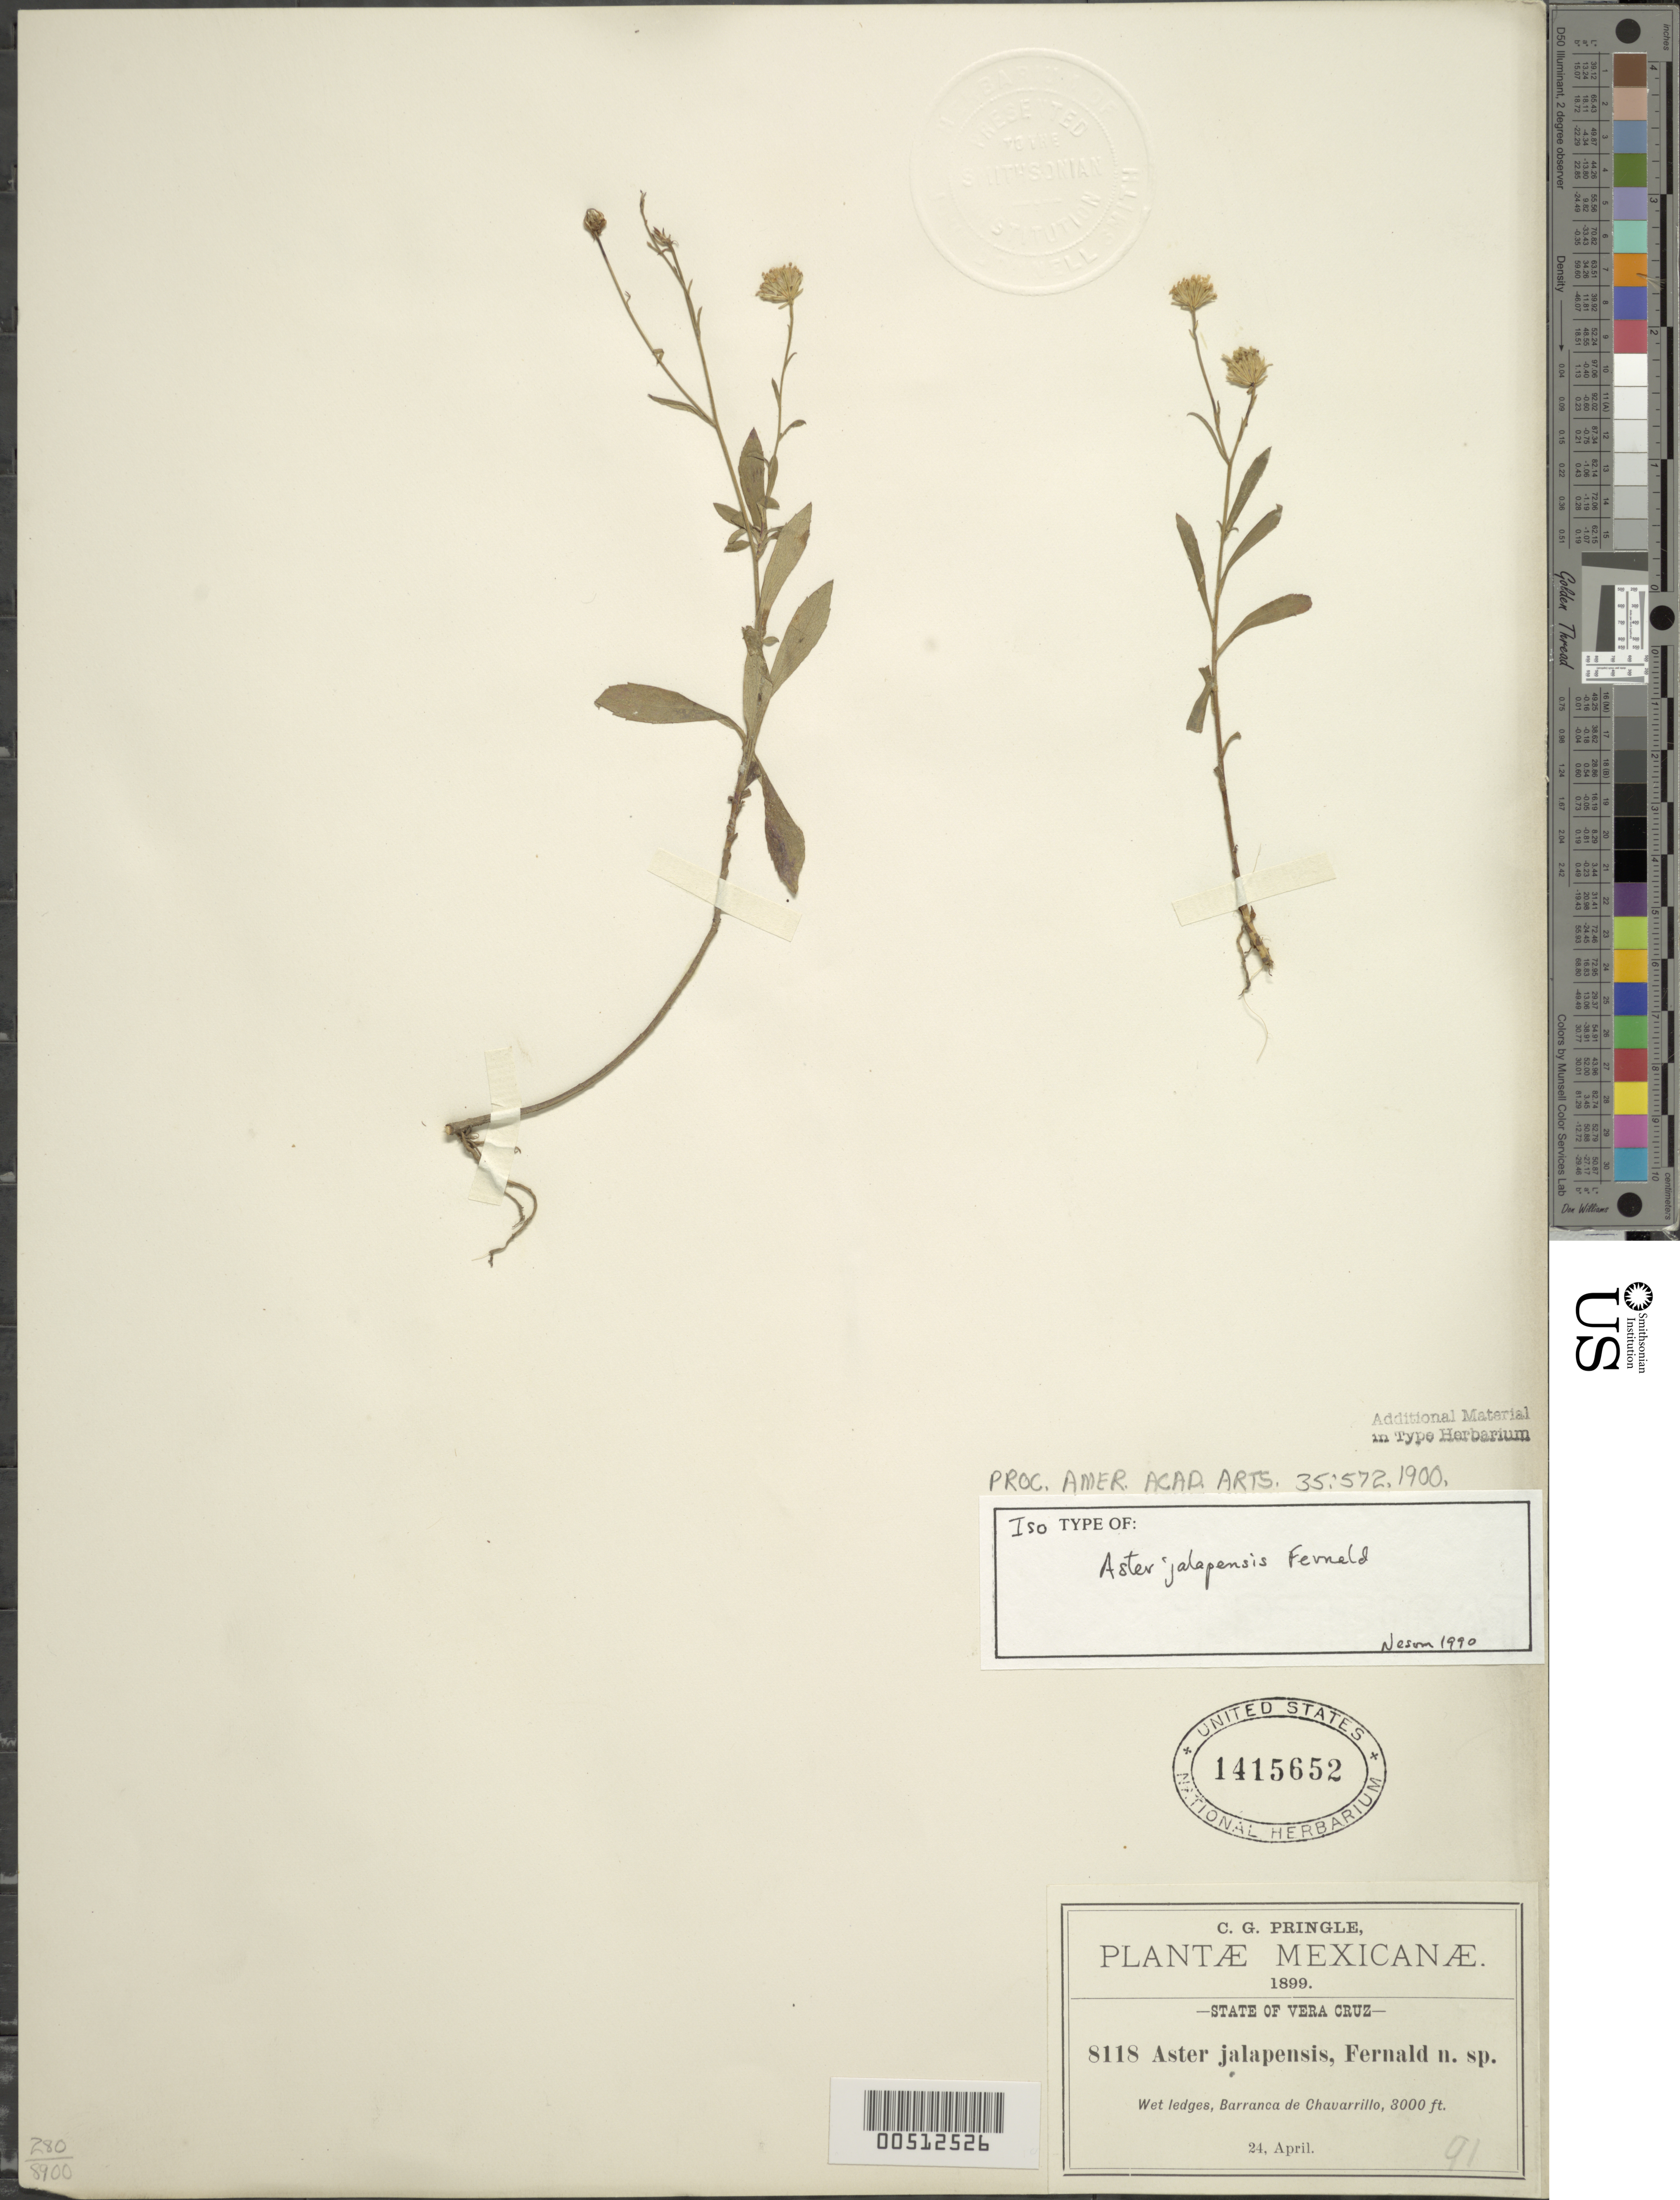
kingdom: Plantae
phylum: Tracheophyta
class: Magnoliopsida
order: Asterales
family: Asteraceae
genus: Symphyotrichum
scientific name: Symphyotrichum bullatum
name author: (Klatt) G.L. Nesom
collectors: C. G. Pringle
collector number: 8118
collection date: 1899-04-24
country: Mexico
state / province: Veracruz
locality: Wet ledges, Barranca de Chavarrillo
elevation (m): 914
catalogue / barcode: US 1415652